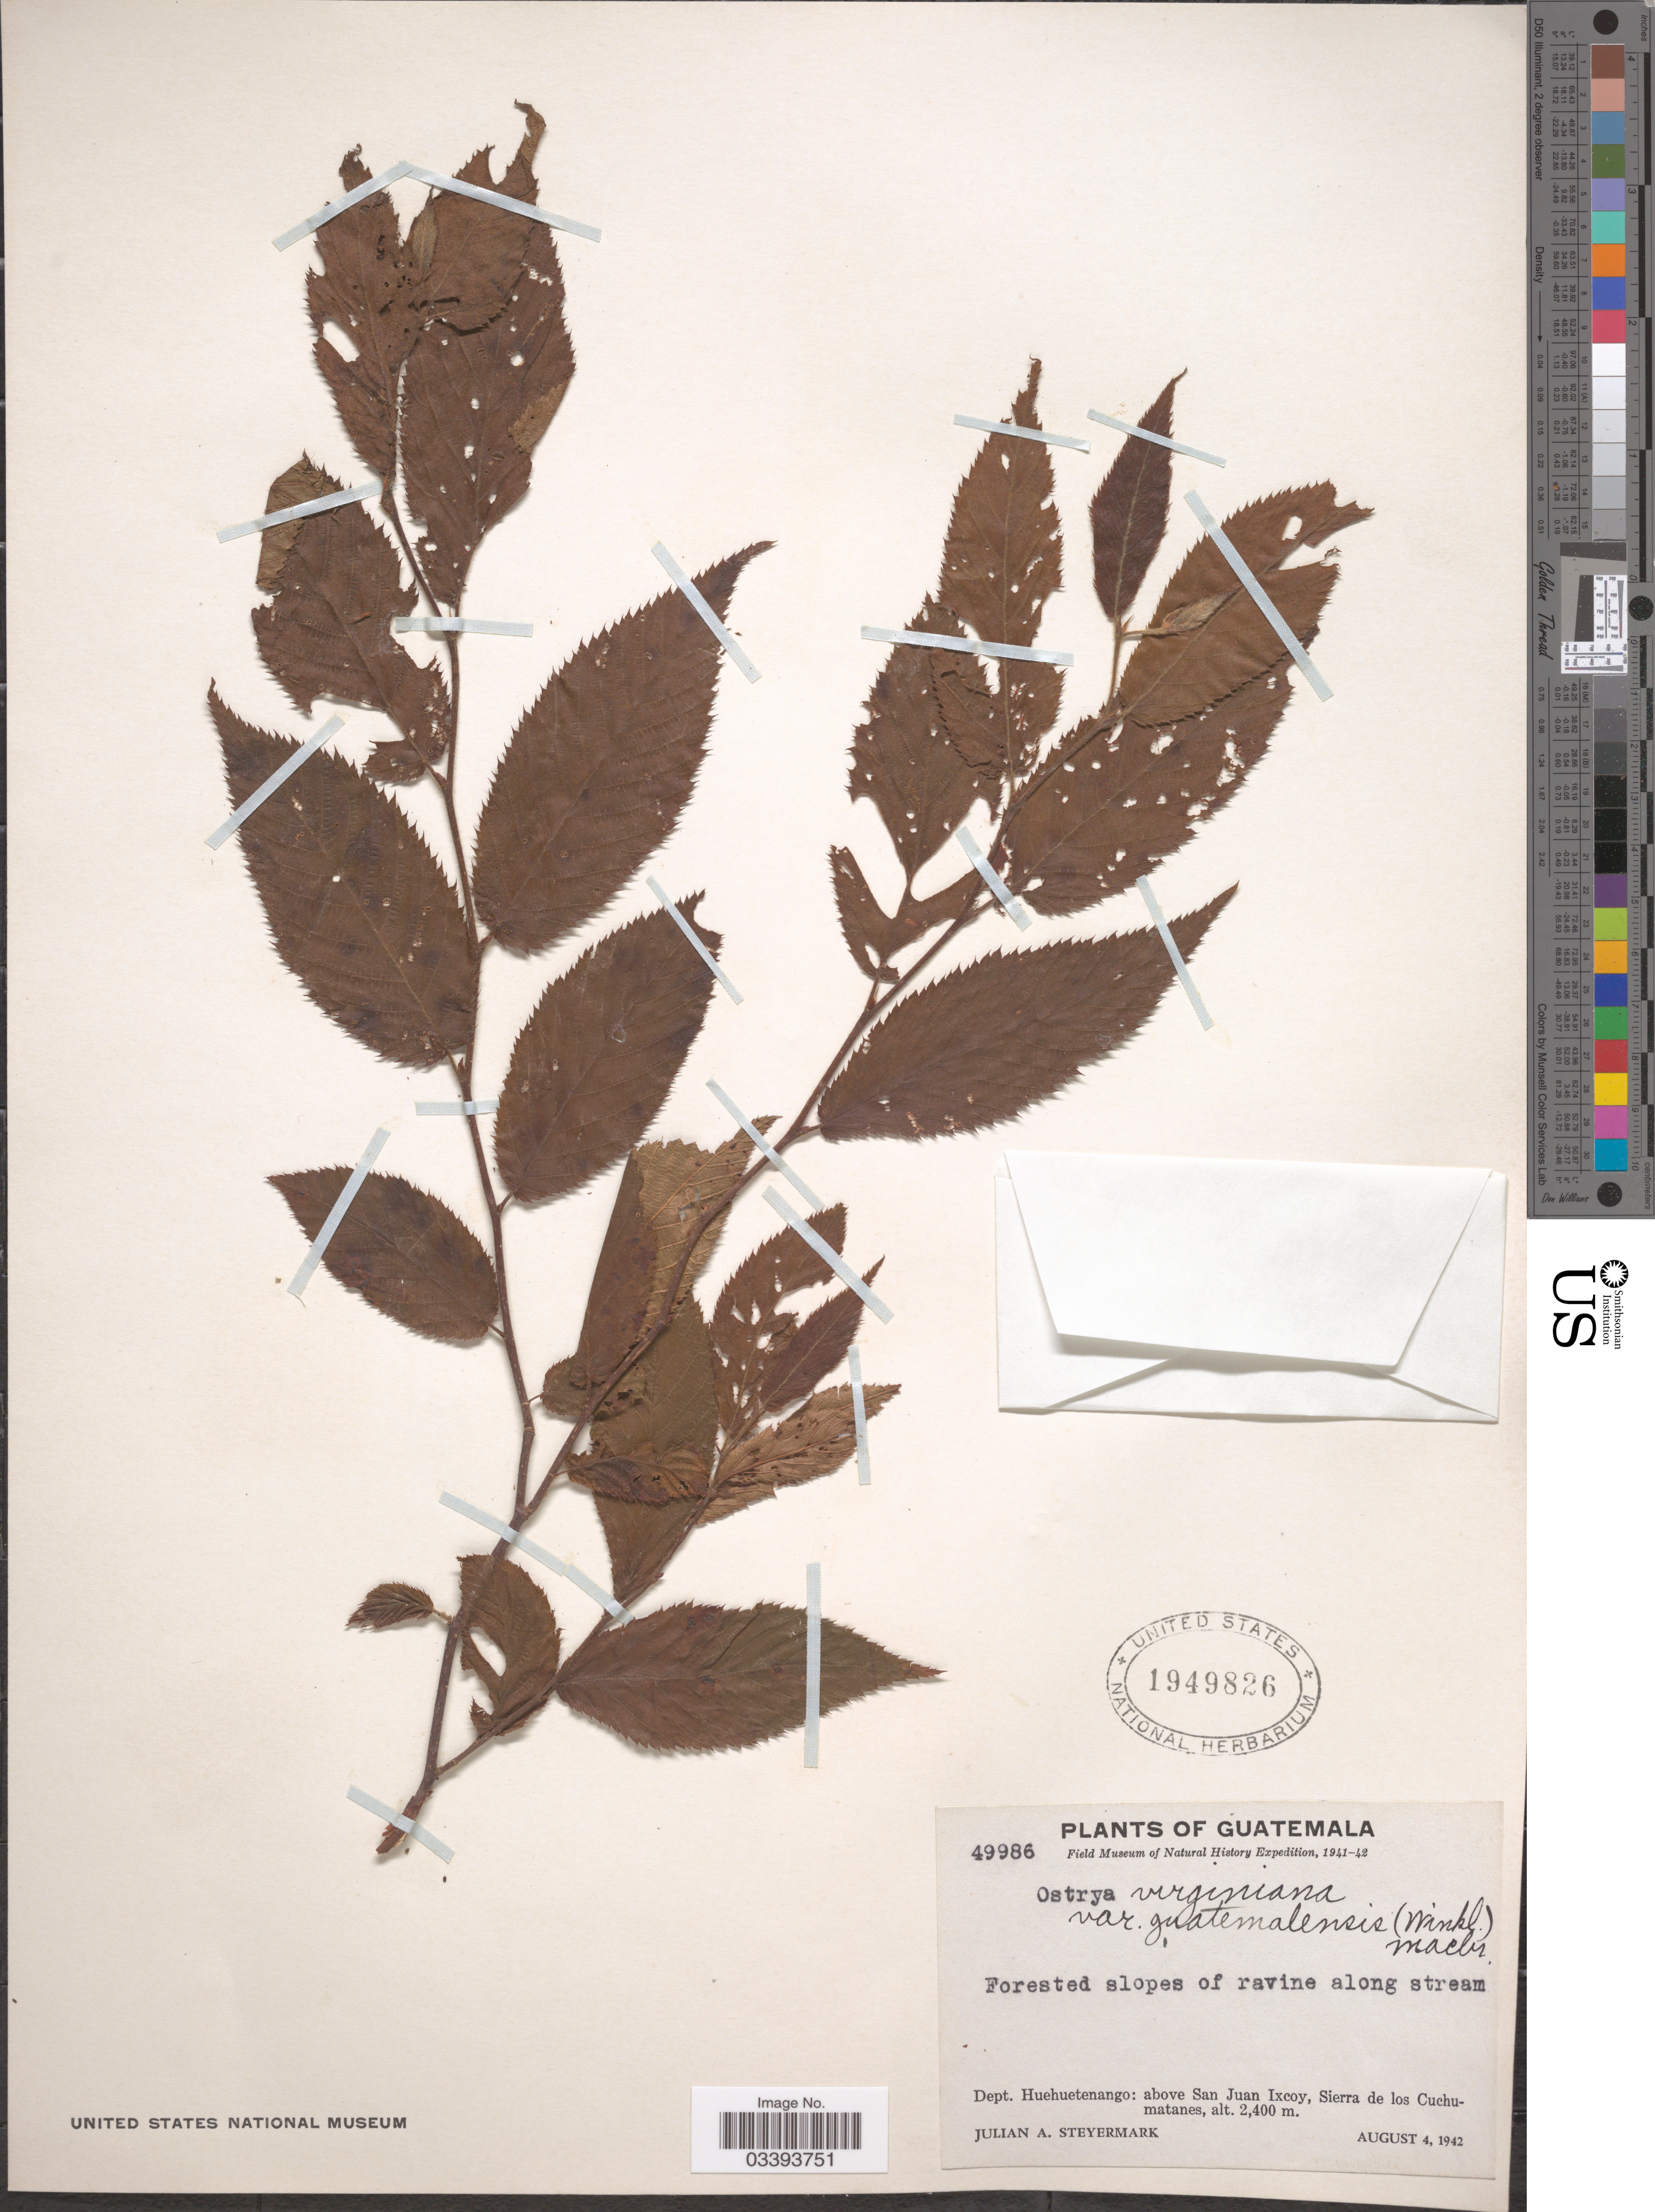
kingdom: Plantae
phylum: Tracheophyta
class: Magnoliopsida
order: Fagales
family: Betulaceae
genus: Ostrya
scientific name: Ostrya guatemalensis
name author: (H.J.P. Winkl.) Rose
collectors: J. Steyermark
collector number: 49986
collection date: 1942-08-04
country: Guatemala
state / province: Huehuetenango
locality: Dept. Huehuetenango: above San Juan Ixcoy, Sierra de los Cuchumatanes.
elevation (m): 2400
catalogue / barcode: US 1949826